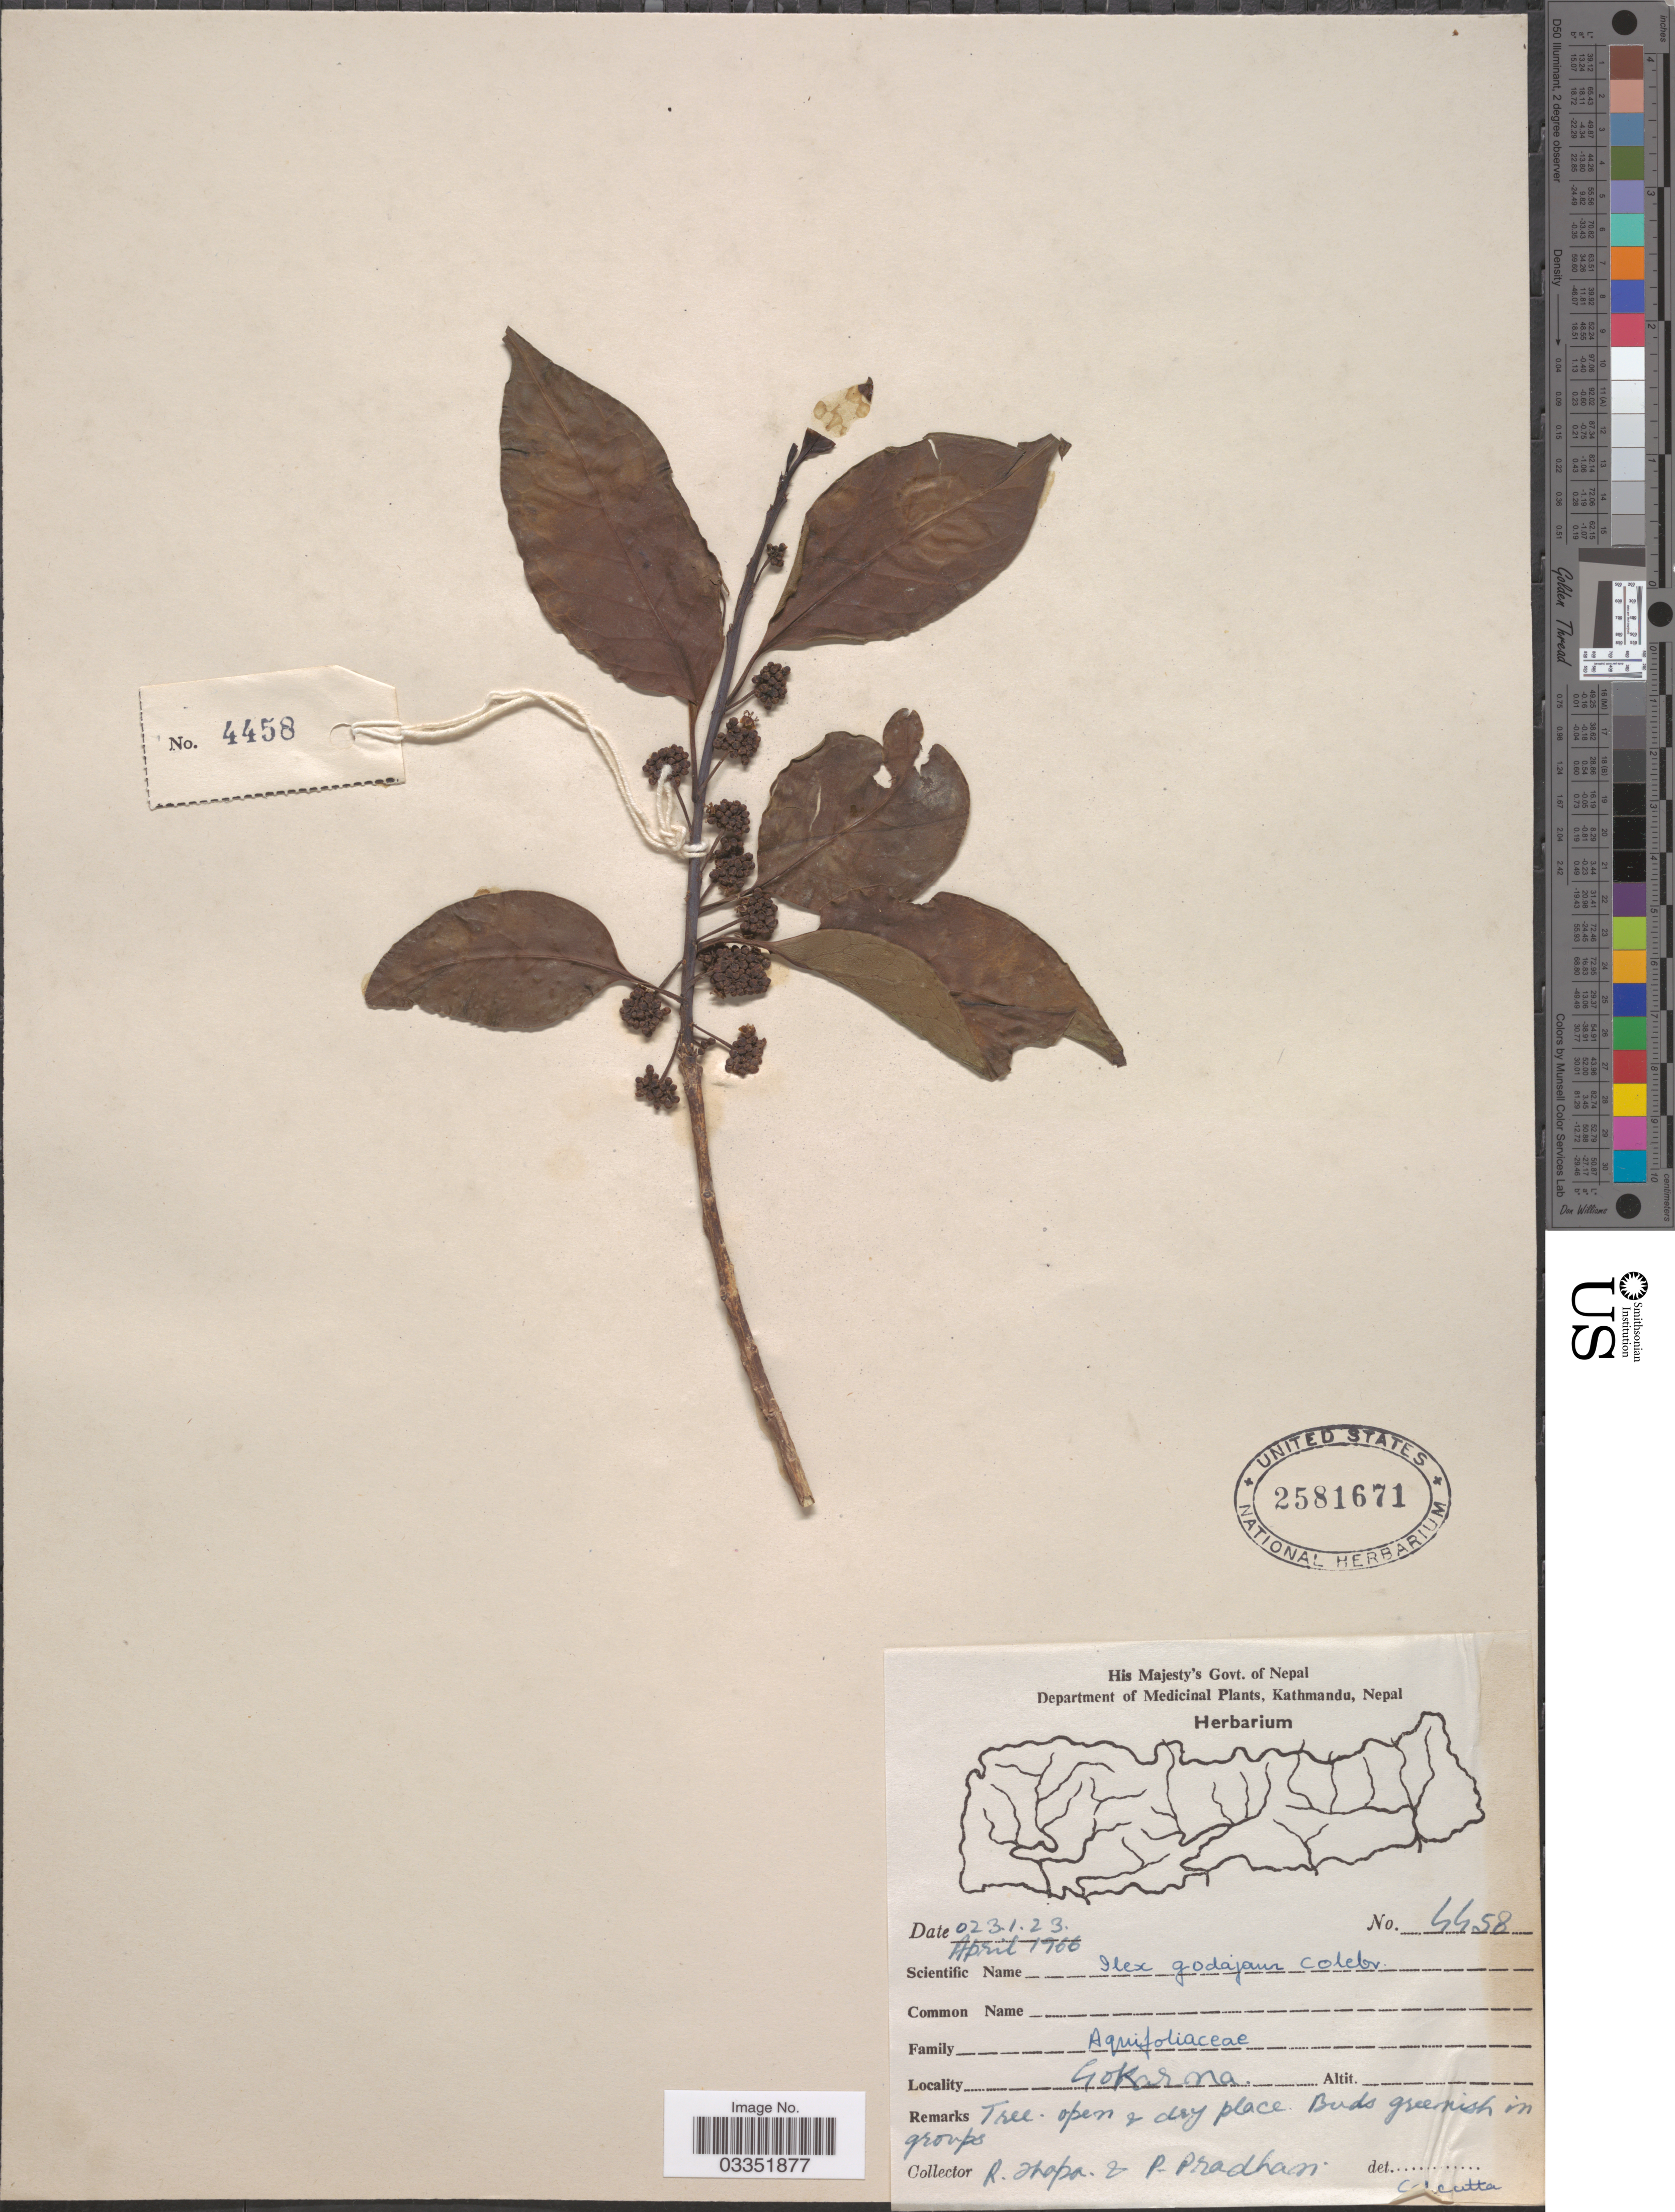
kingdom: Plantae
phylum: Tracheophyta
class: Magnoliopsida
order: Aquifoliales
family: Aquifoliaceae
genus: Ilex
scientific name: Ilex godajam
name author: Wall. ex Hook. f.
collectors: R. Thapa & P. Pradhan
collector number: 4458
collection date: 1966-04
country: Nepal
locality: Gokarna.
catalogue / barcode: US 2581671